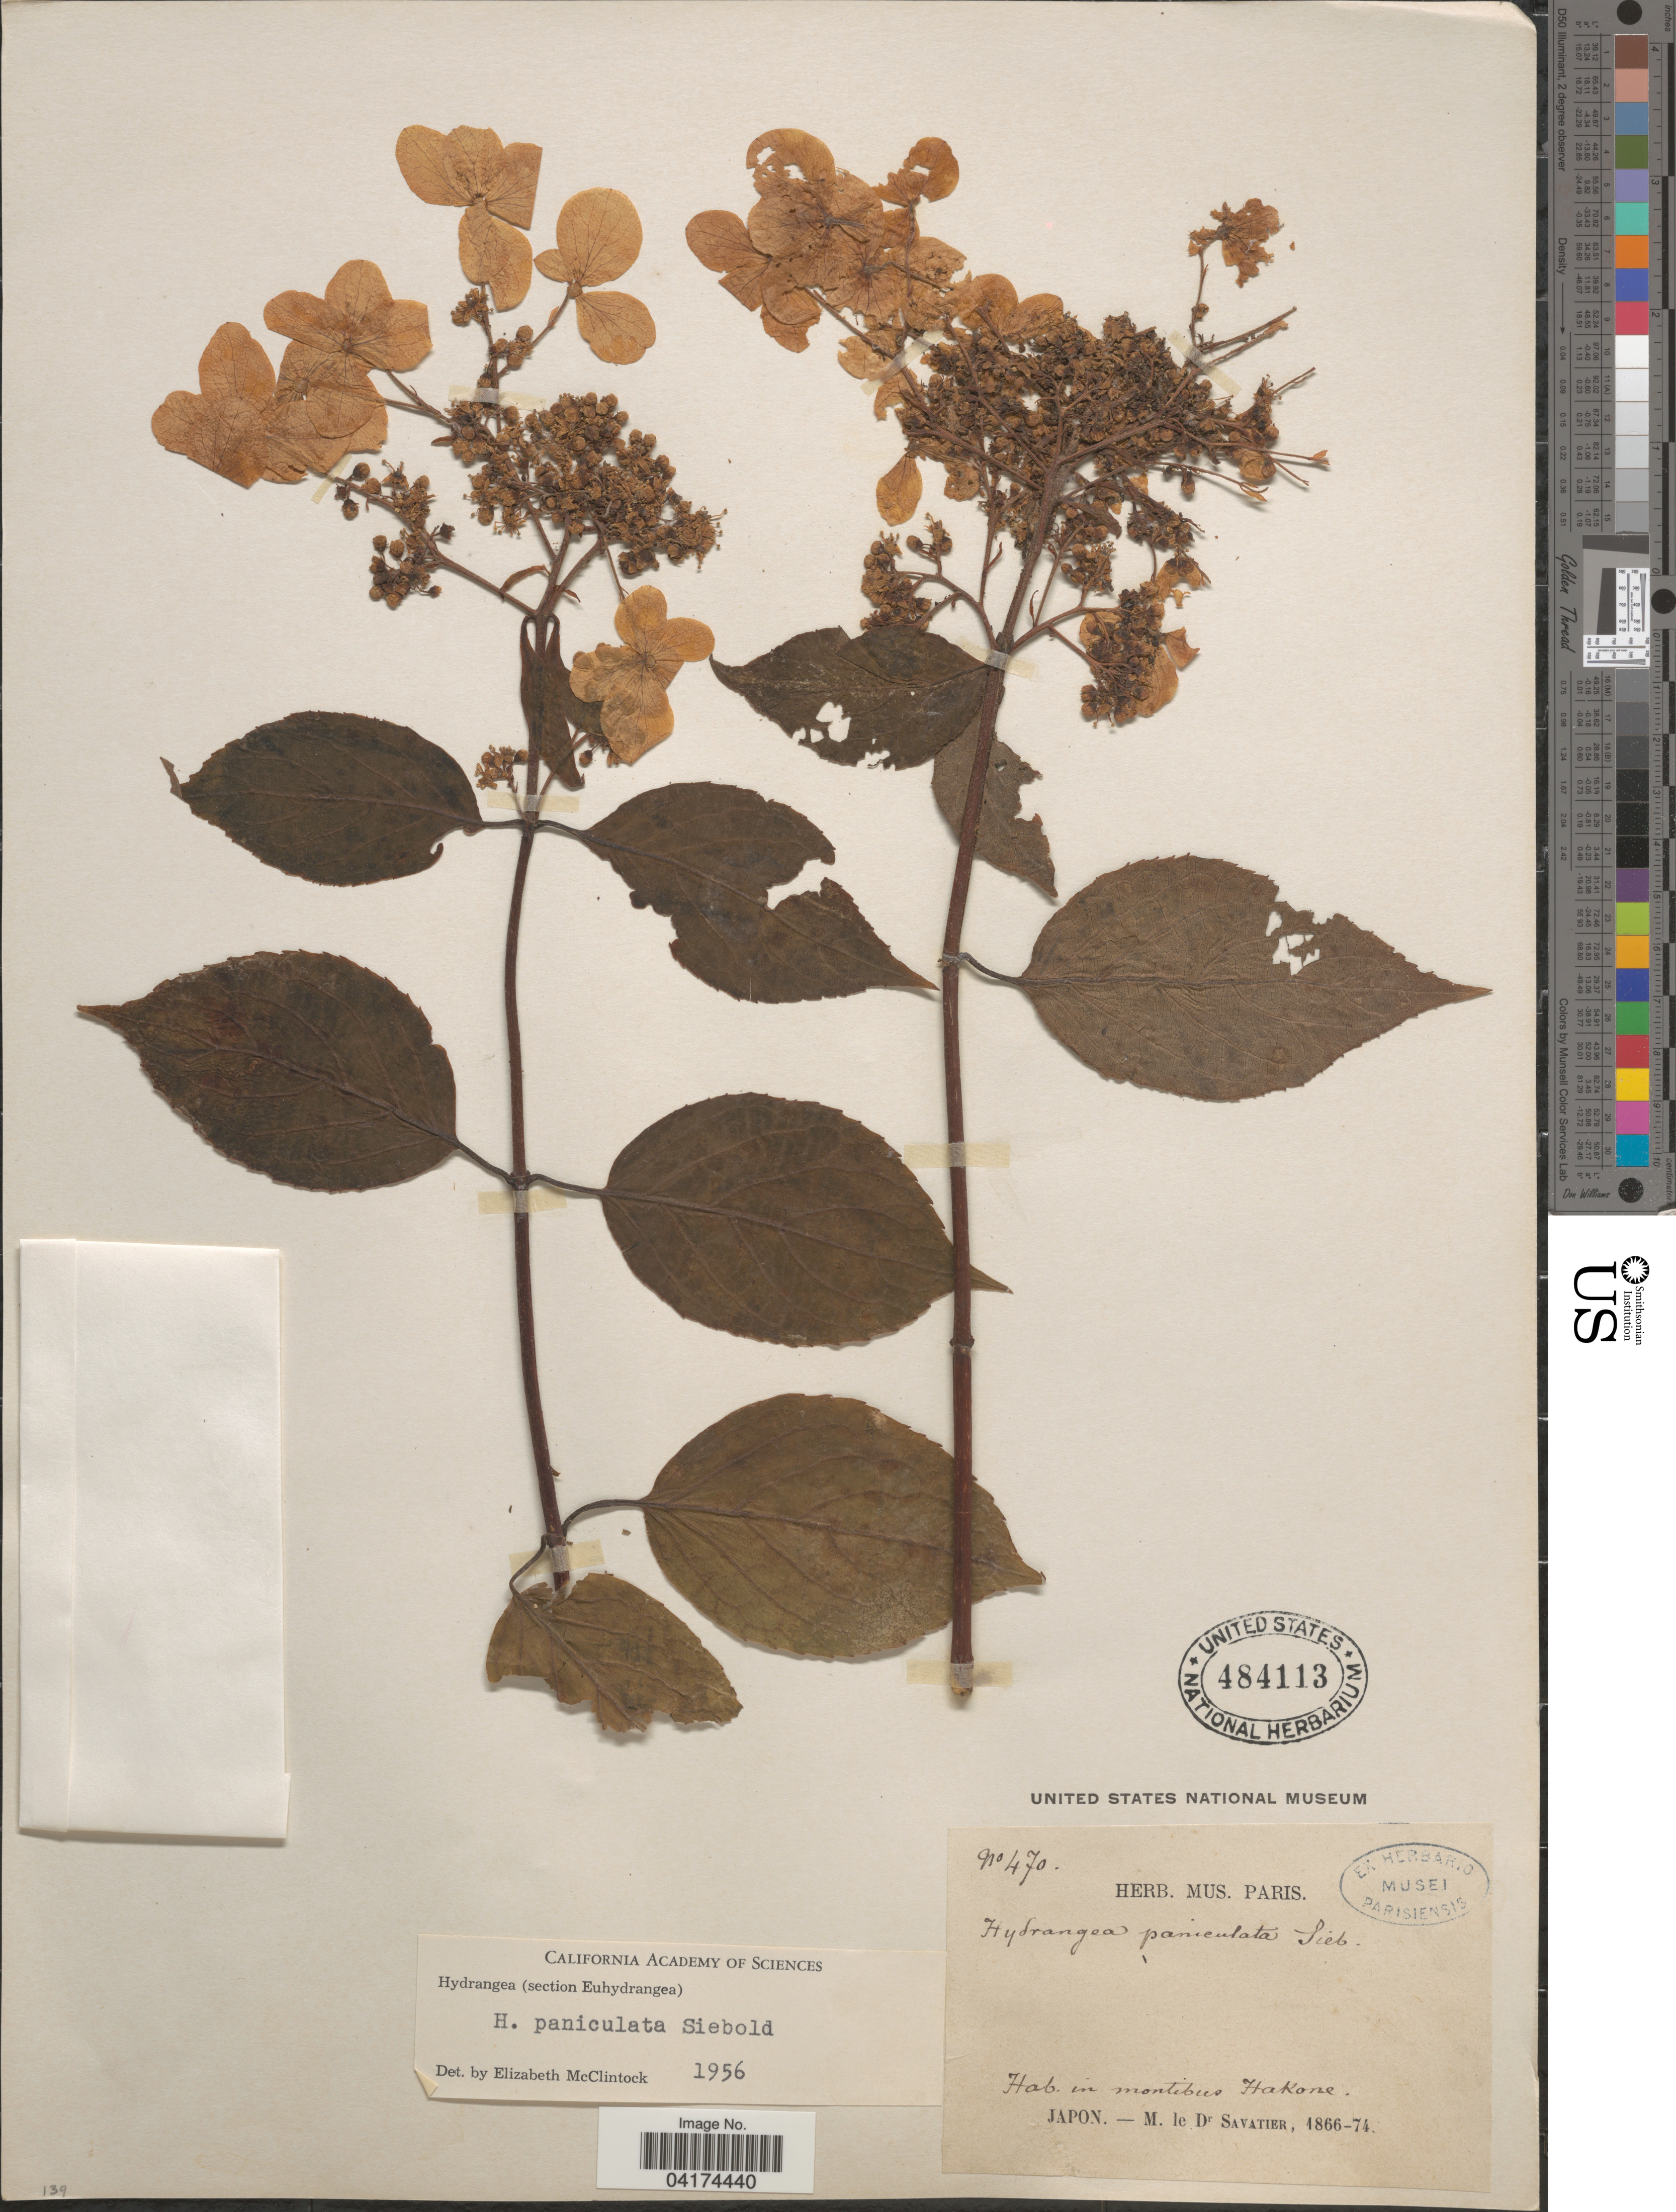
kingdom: Plantae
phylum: Tracheophyta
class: Magnoliopsida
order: Cornales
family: Hydrangeaceae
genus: Hydrangea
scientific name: Hydrangea paniculata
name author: Siebold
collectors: Savatier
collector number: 470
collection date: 1866/1874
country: Japan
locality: In montibus Hakone. Japon.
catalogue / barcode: US 484113